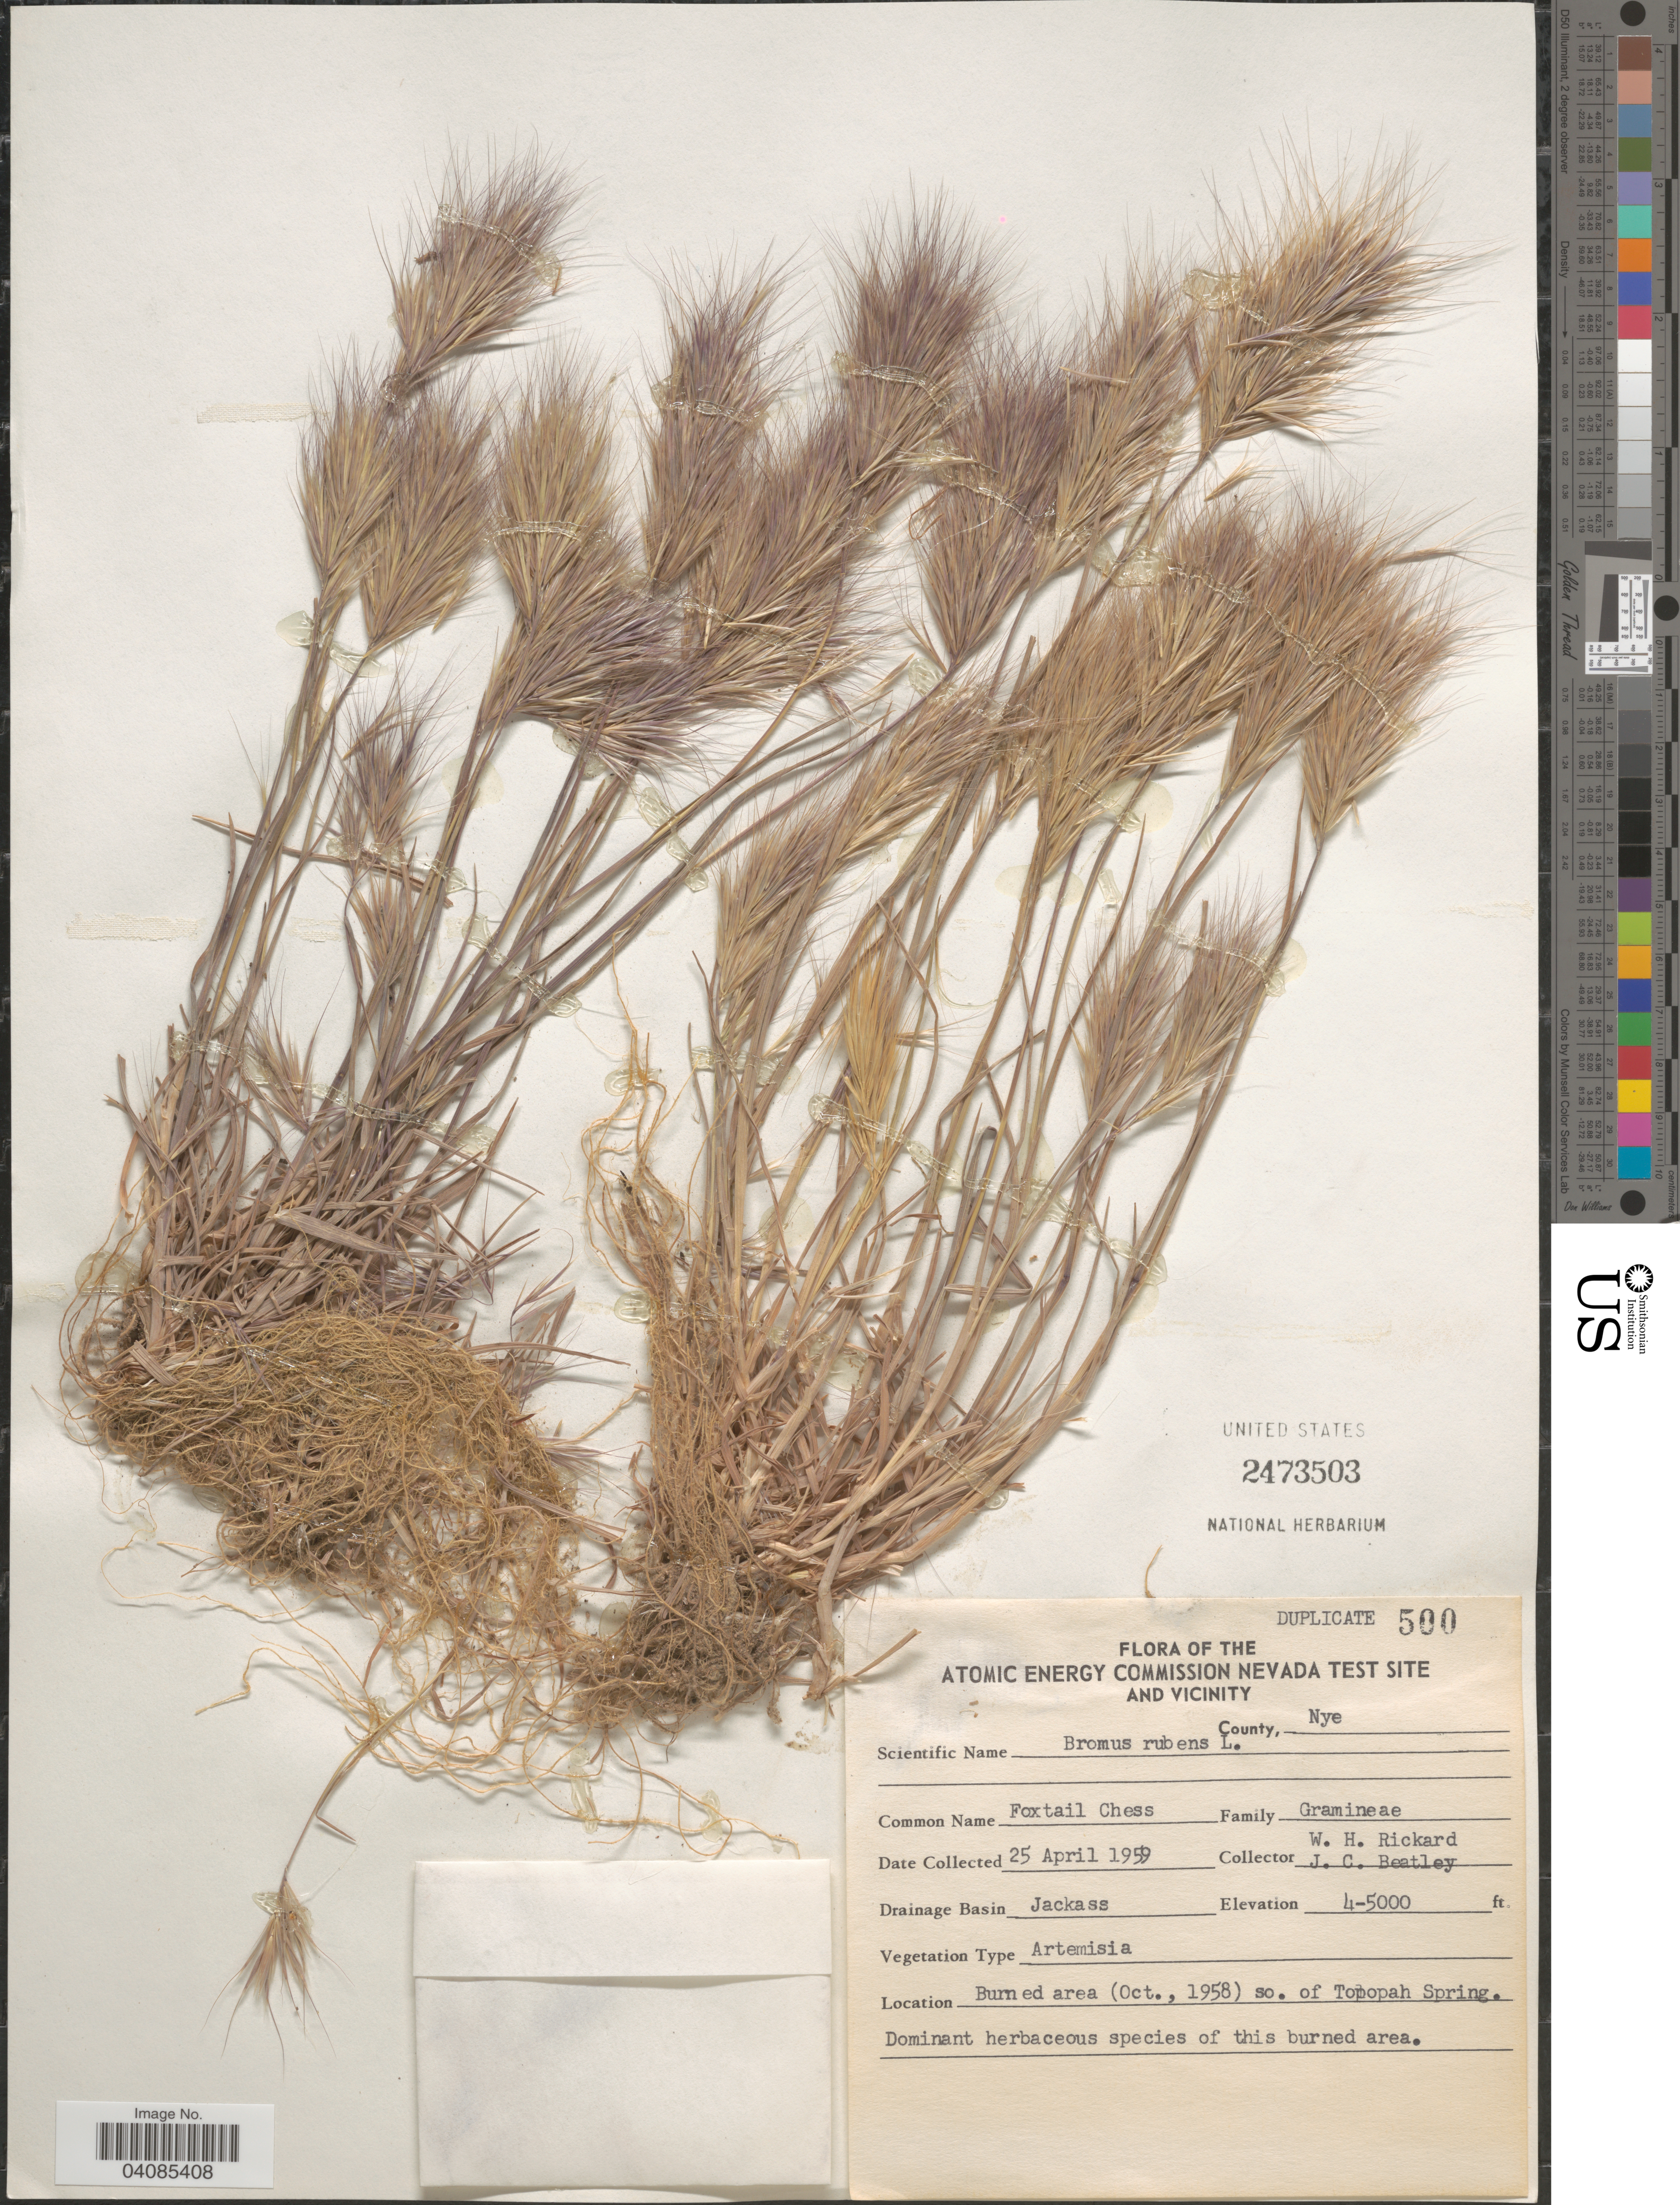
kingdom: Plantae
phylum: Tracheophyta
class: Liliopsida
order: Poales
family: Poaceae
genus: Bromus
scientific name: Bromus rubens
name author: L.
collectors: W. Rickard & J. C. Beatley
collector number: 500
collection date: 1959-04-25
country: United States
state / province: Nevada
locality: The Atomic Energy Commission's Nevada Test Site and Vicinity. County Nye. Drainage Basin Jackass. Burned area (Oct., 1958) so. of Topopah Spring.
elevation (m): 1219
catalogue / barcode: US 2473503